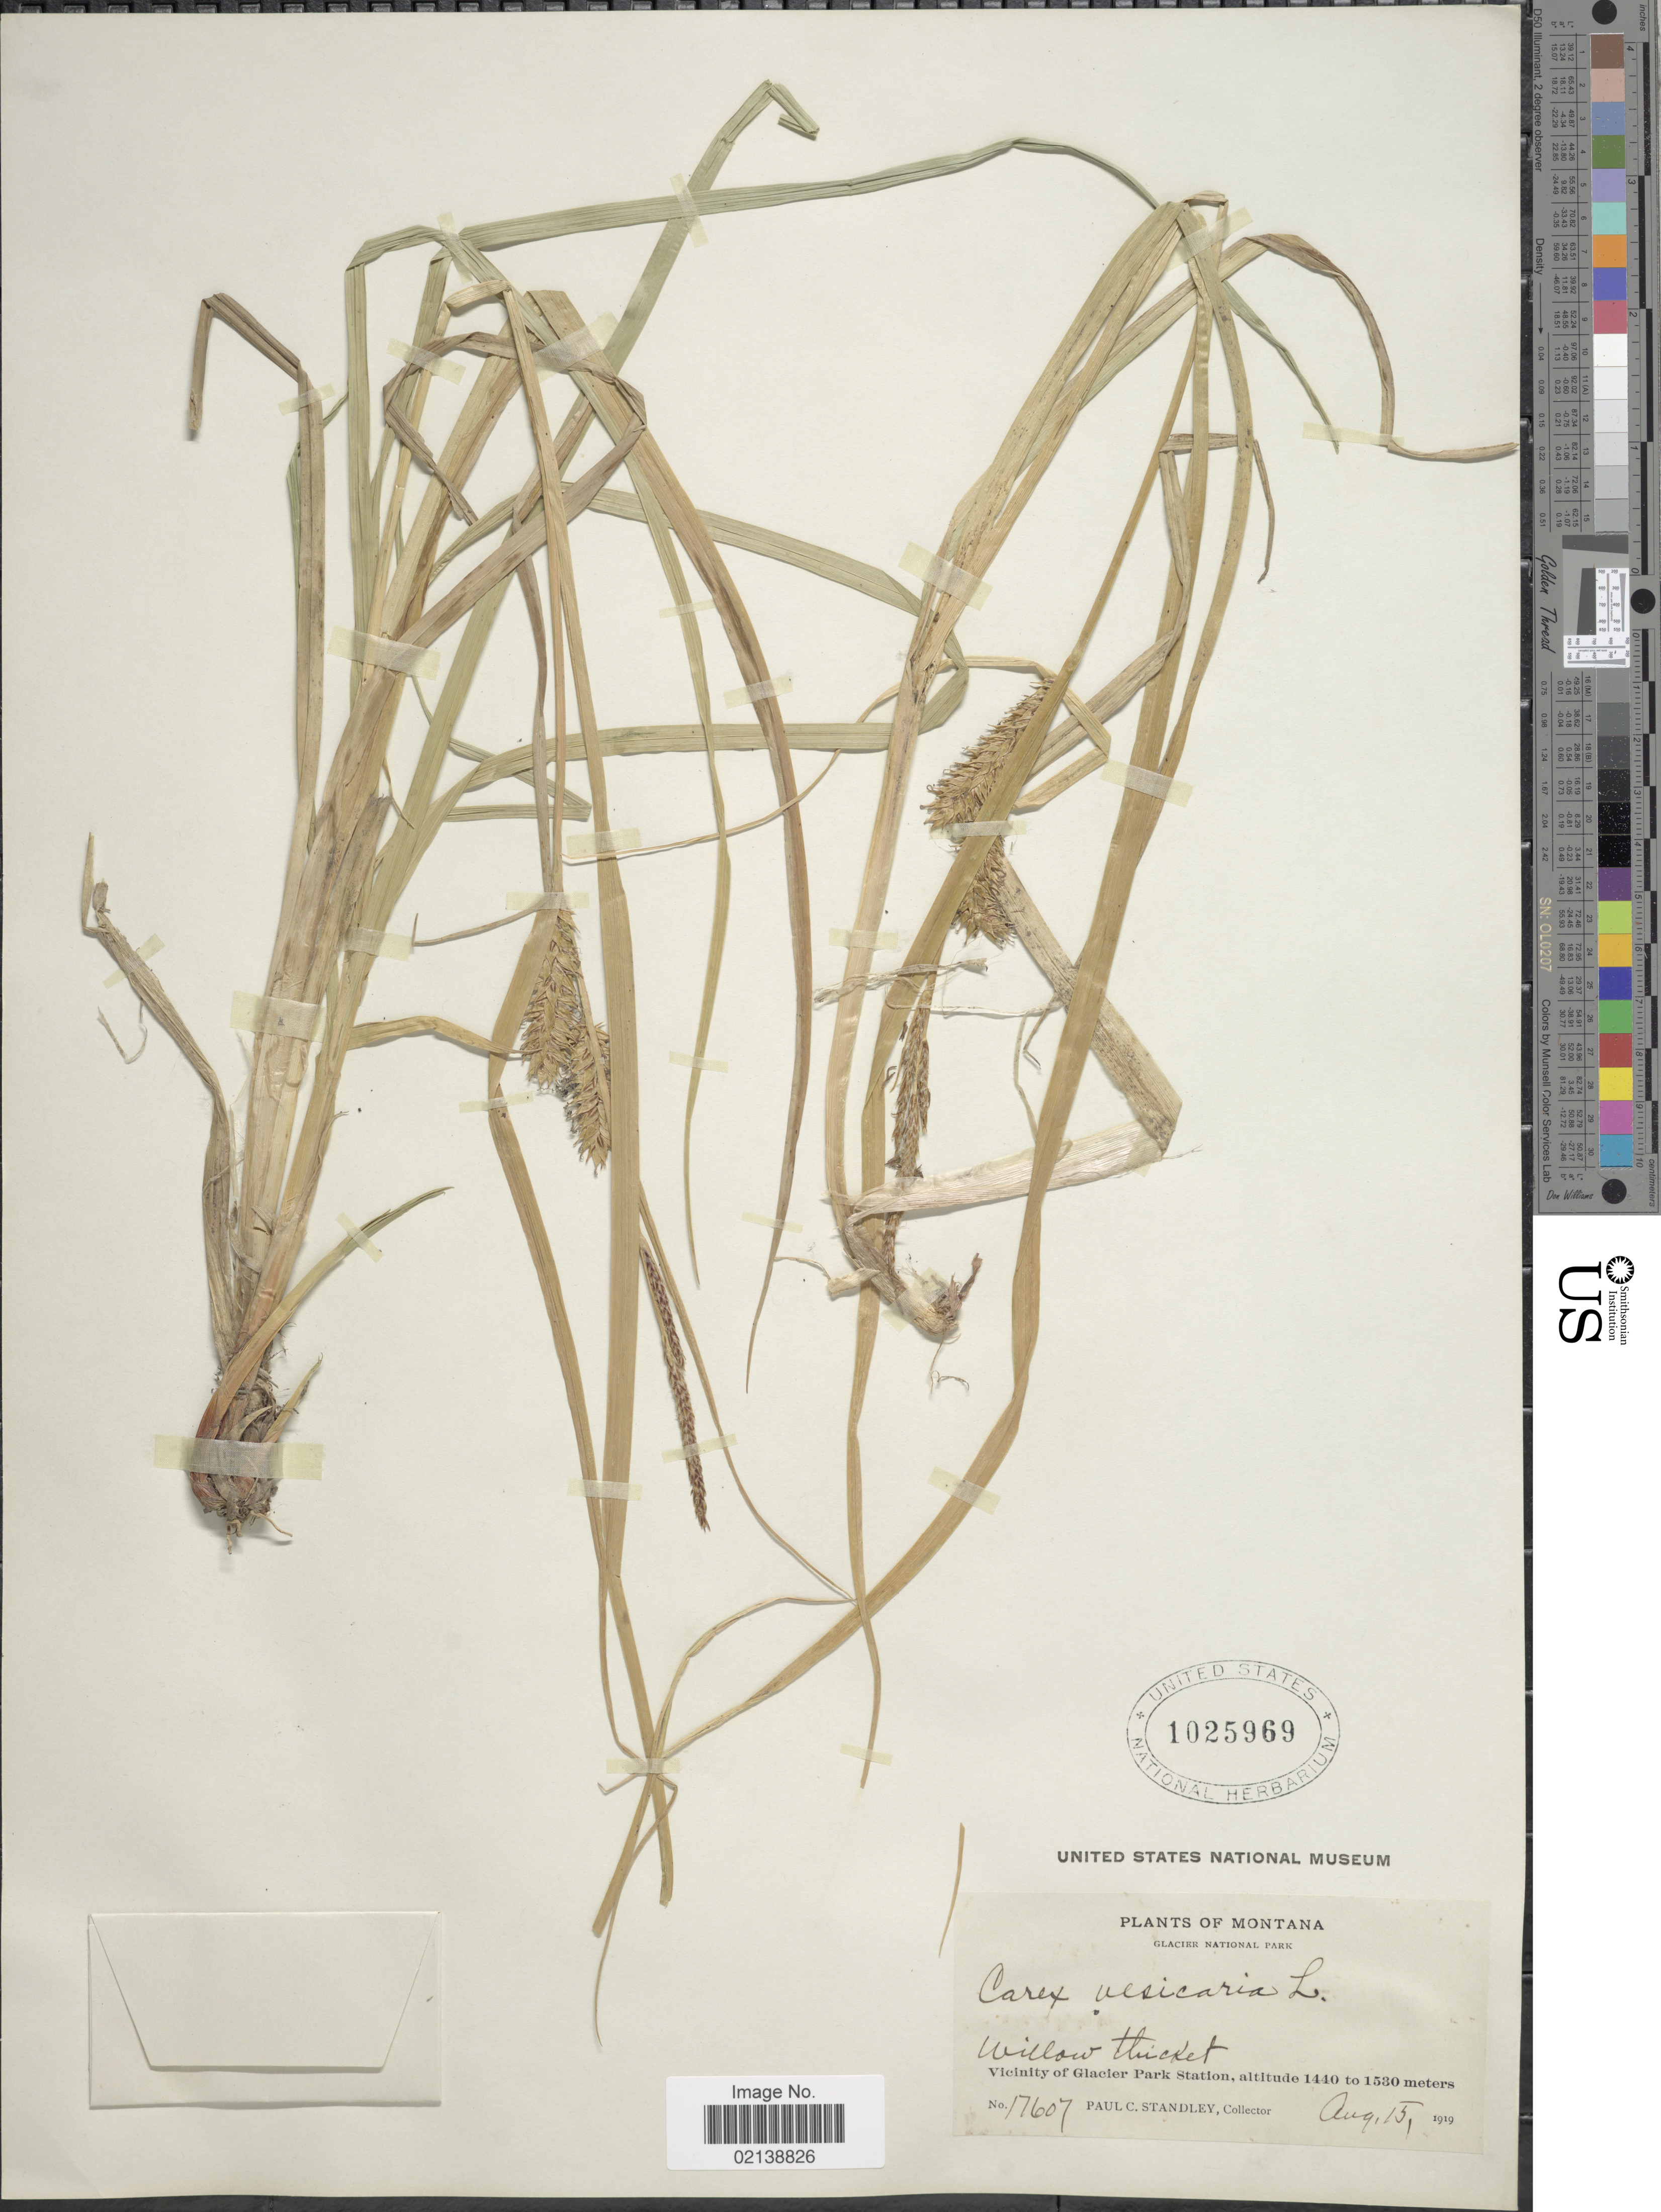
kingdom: Plantae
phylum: Tracheophyta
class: Liliopsida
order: Poales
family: Cyperaceae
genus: Carex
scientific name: Carex vesicaria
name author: L.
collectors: P. C. Standley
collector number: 17607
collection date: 1919-08-15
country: United States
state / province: Montana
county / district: Glacier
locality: Glacier National Park, Vicinity of Glacier Park Station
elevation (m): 1440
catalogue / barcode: US 1025969